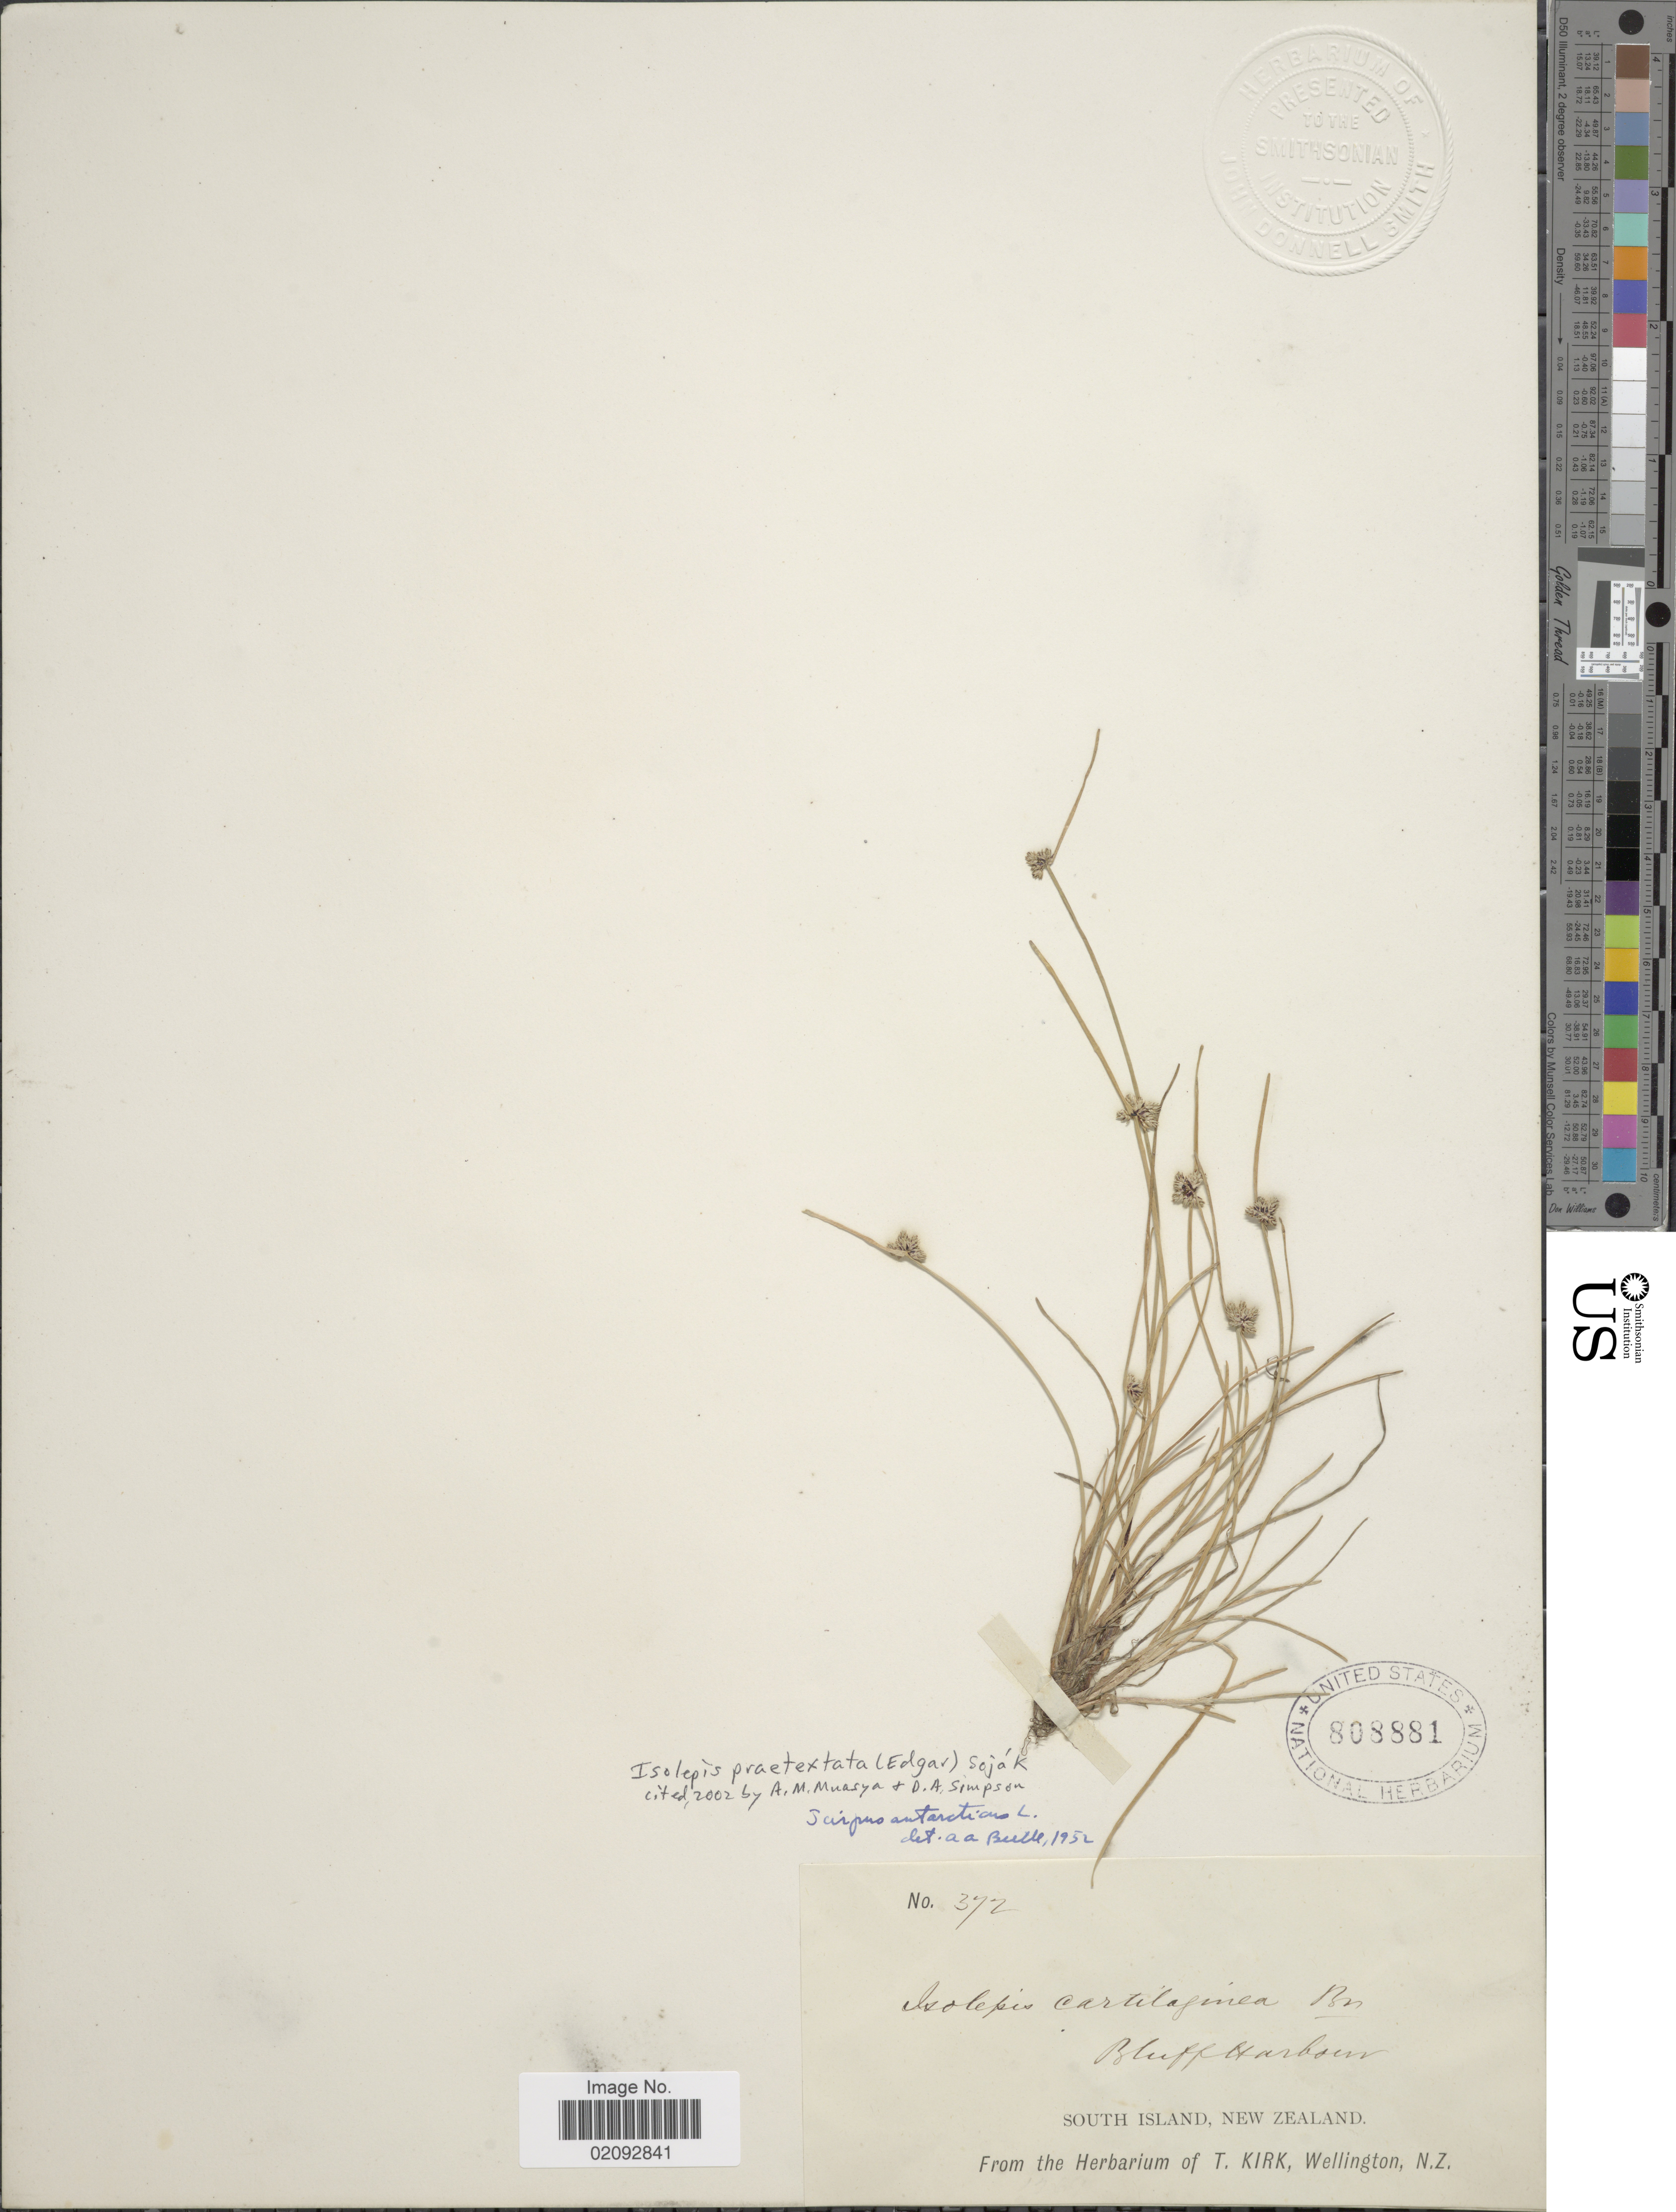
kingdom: Plantae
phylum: Tracheophyta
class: Liliopsida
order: Poales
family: Cyperaceae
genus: Isolepis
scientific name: Isolepis praetextata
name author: (Edgar) Soják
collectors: ex herb. T. Kirk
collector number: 372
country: New Zealand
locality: Bluff Harbour, South Island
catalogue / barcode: US 808881